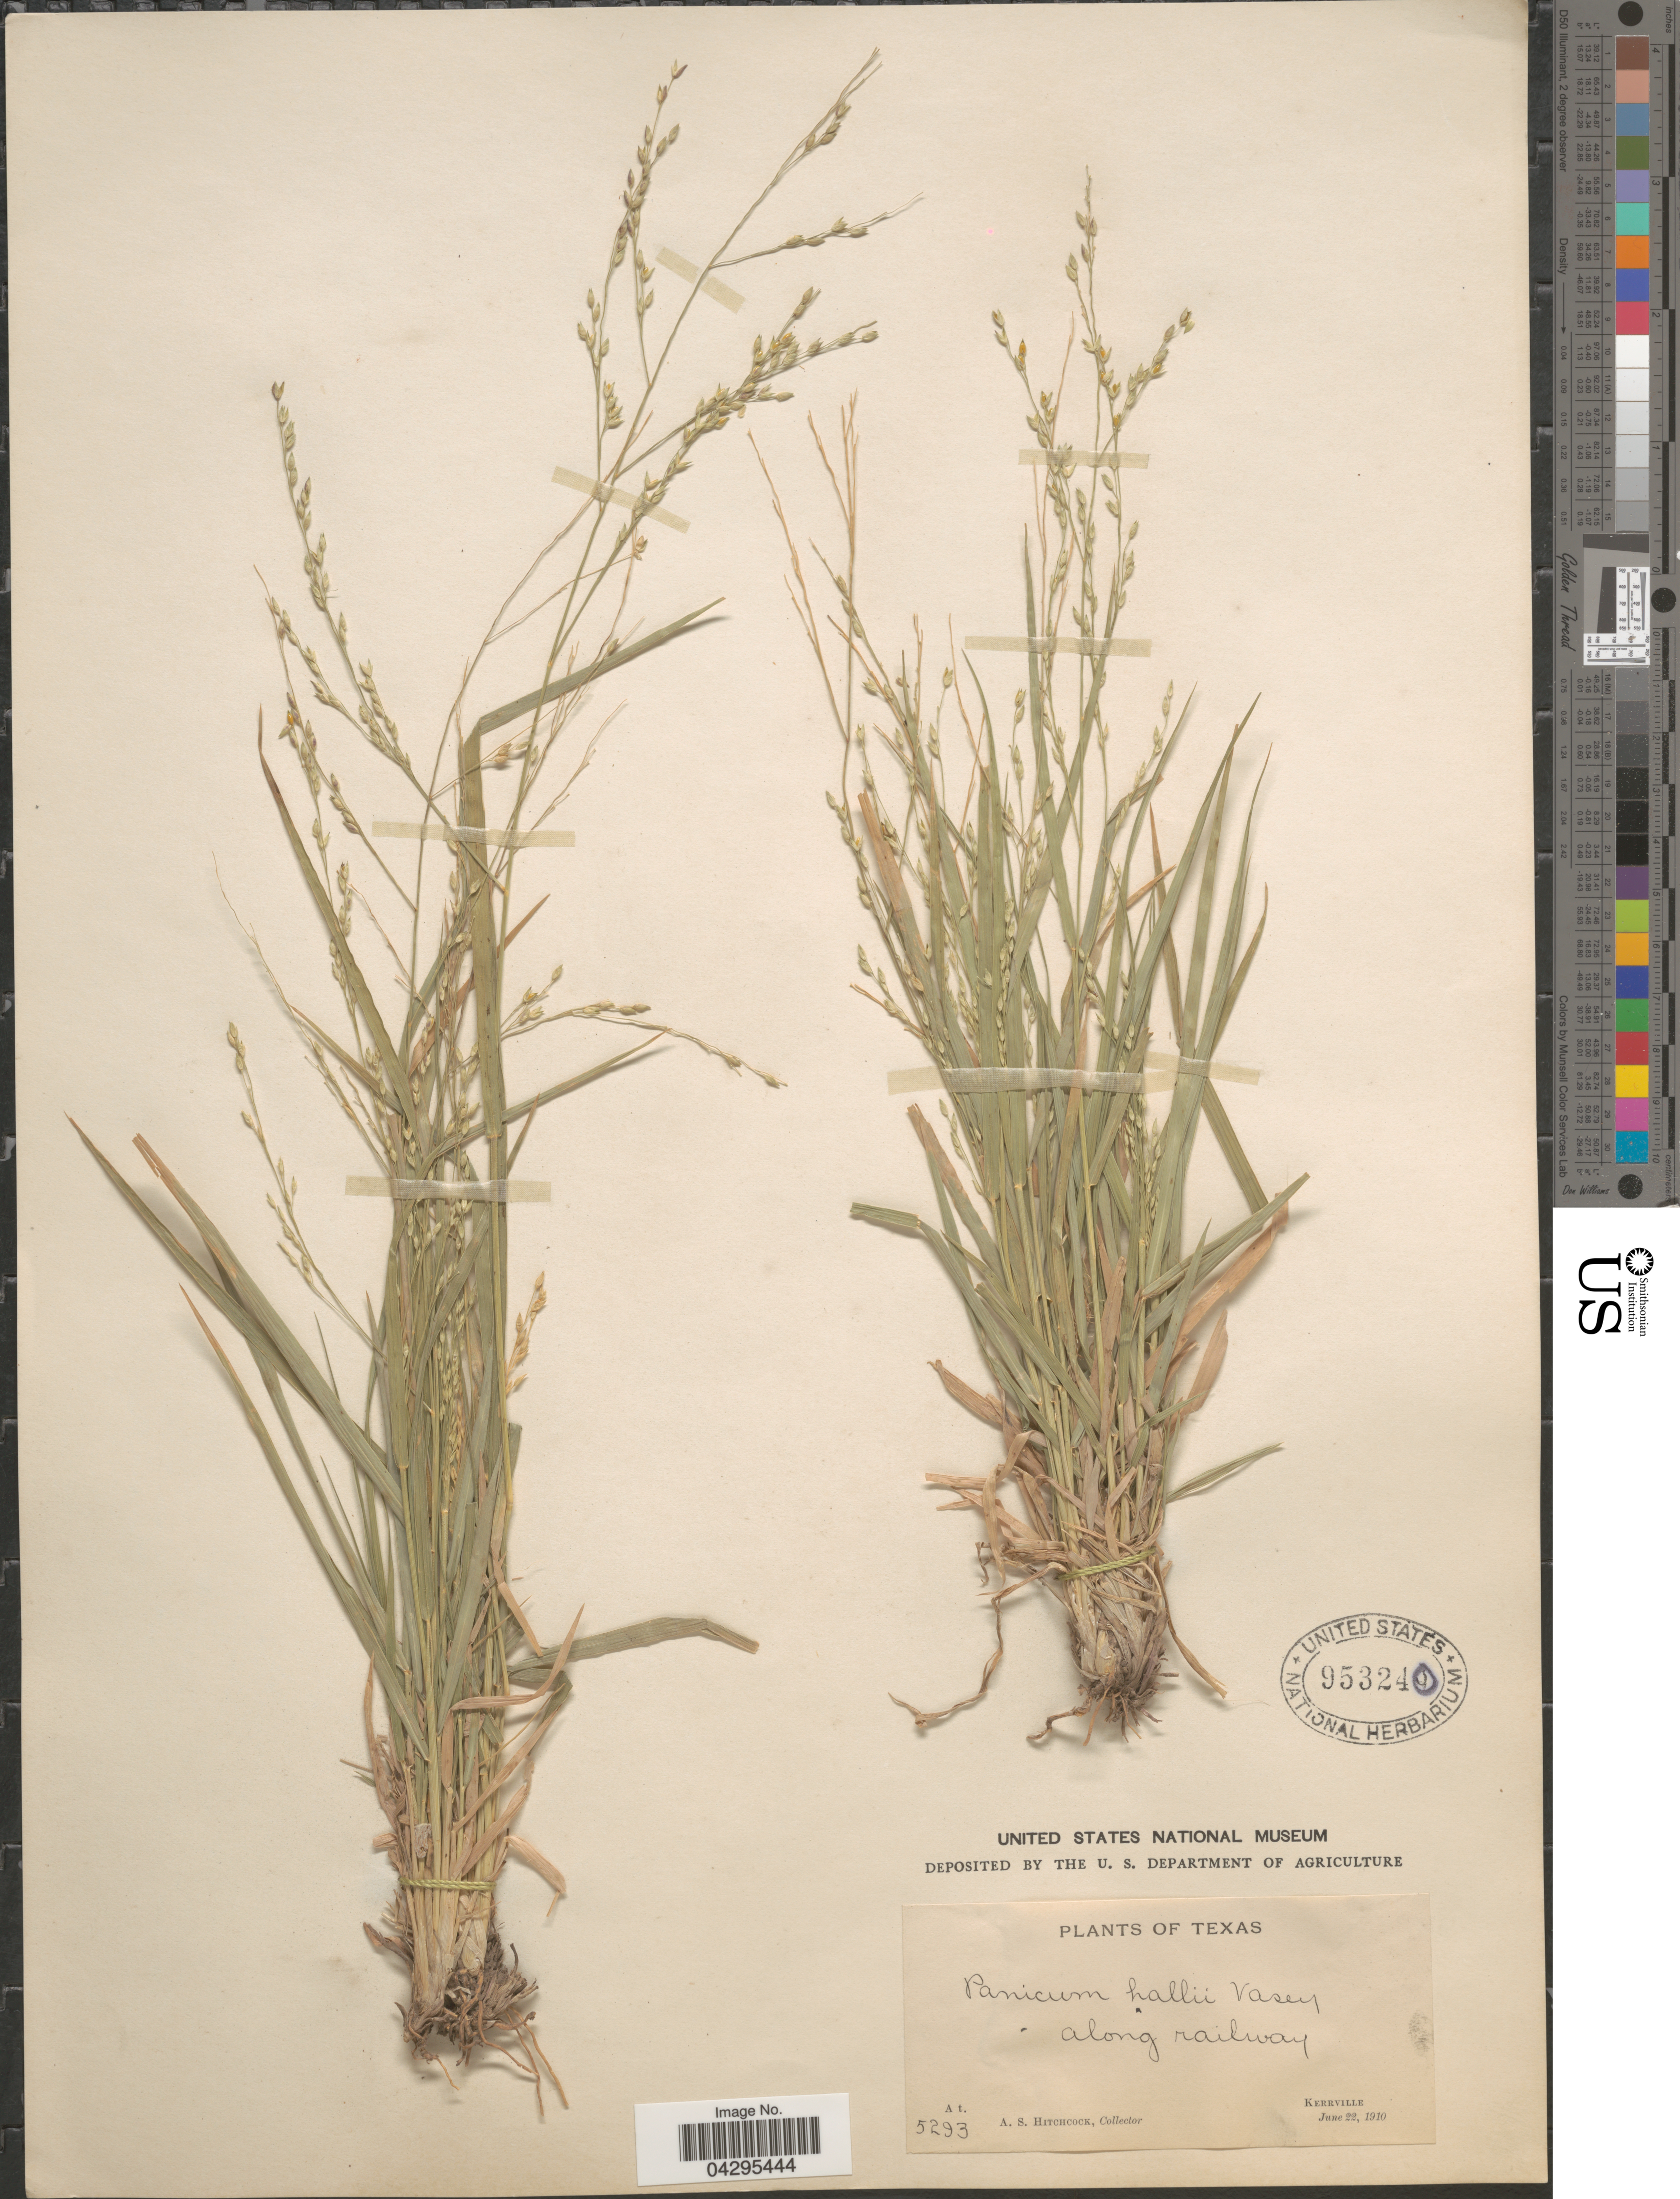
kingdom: Plantae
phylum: Tracheophyta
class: Liliopsida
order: Poales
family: Poaceae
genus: Panicum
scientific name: Panicum hallii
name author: Vasey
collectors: A. S. Hitchcock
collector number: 5293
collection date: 1910-06-22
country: United States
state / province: Texas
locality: Along railway. Kerrville.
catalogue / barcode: US 953240